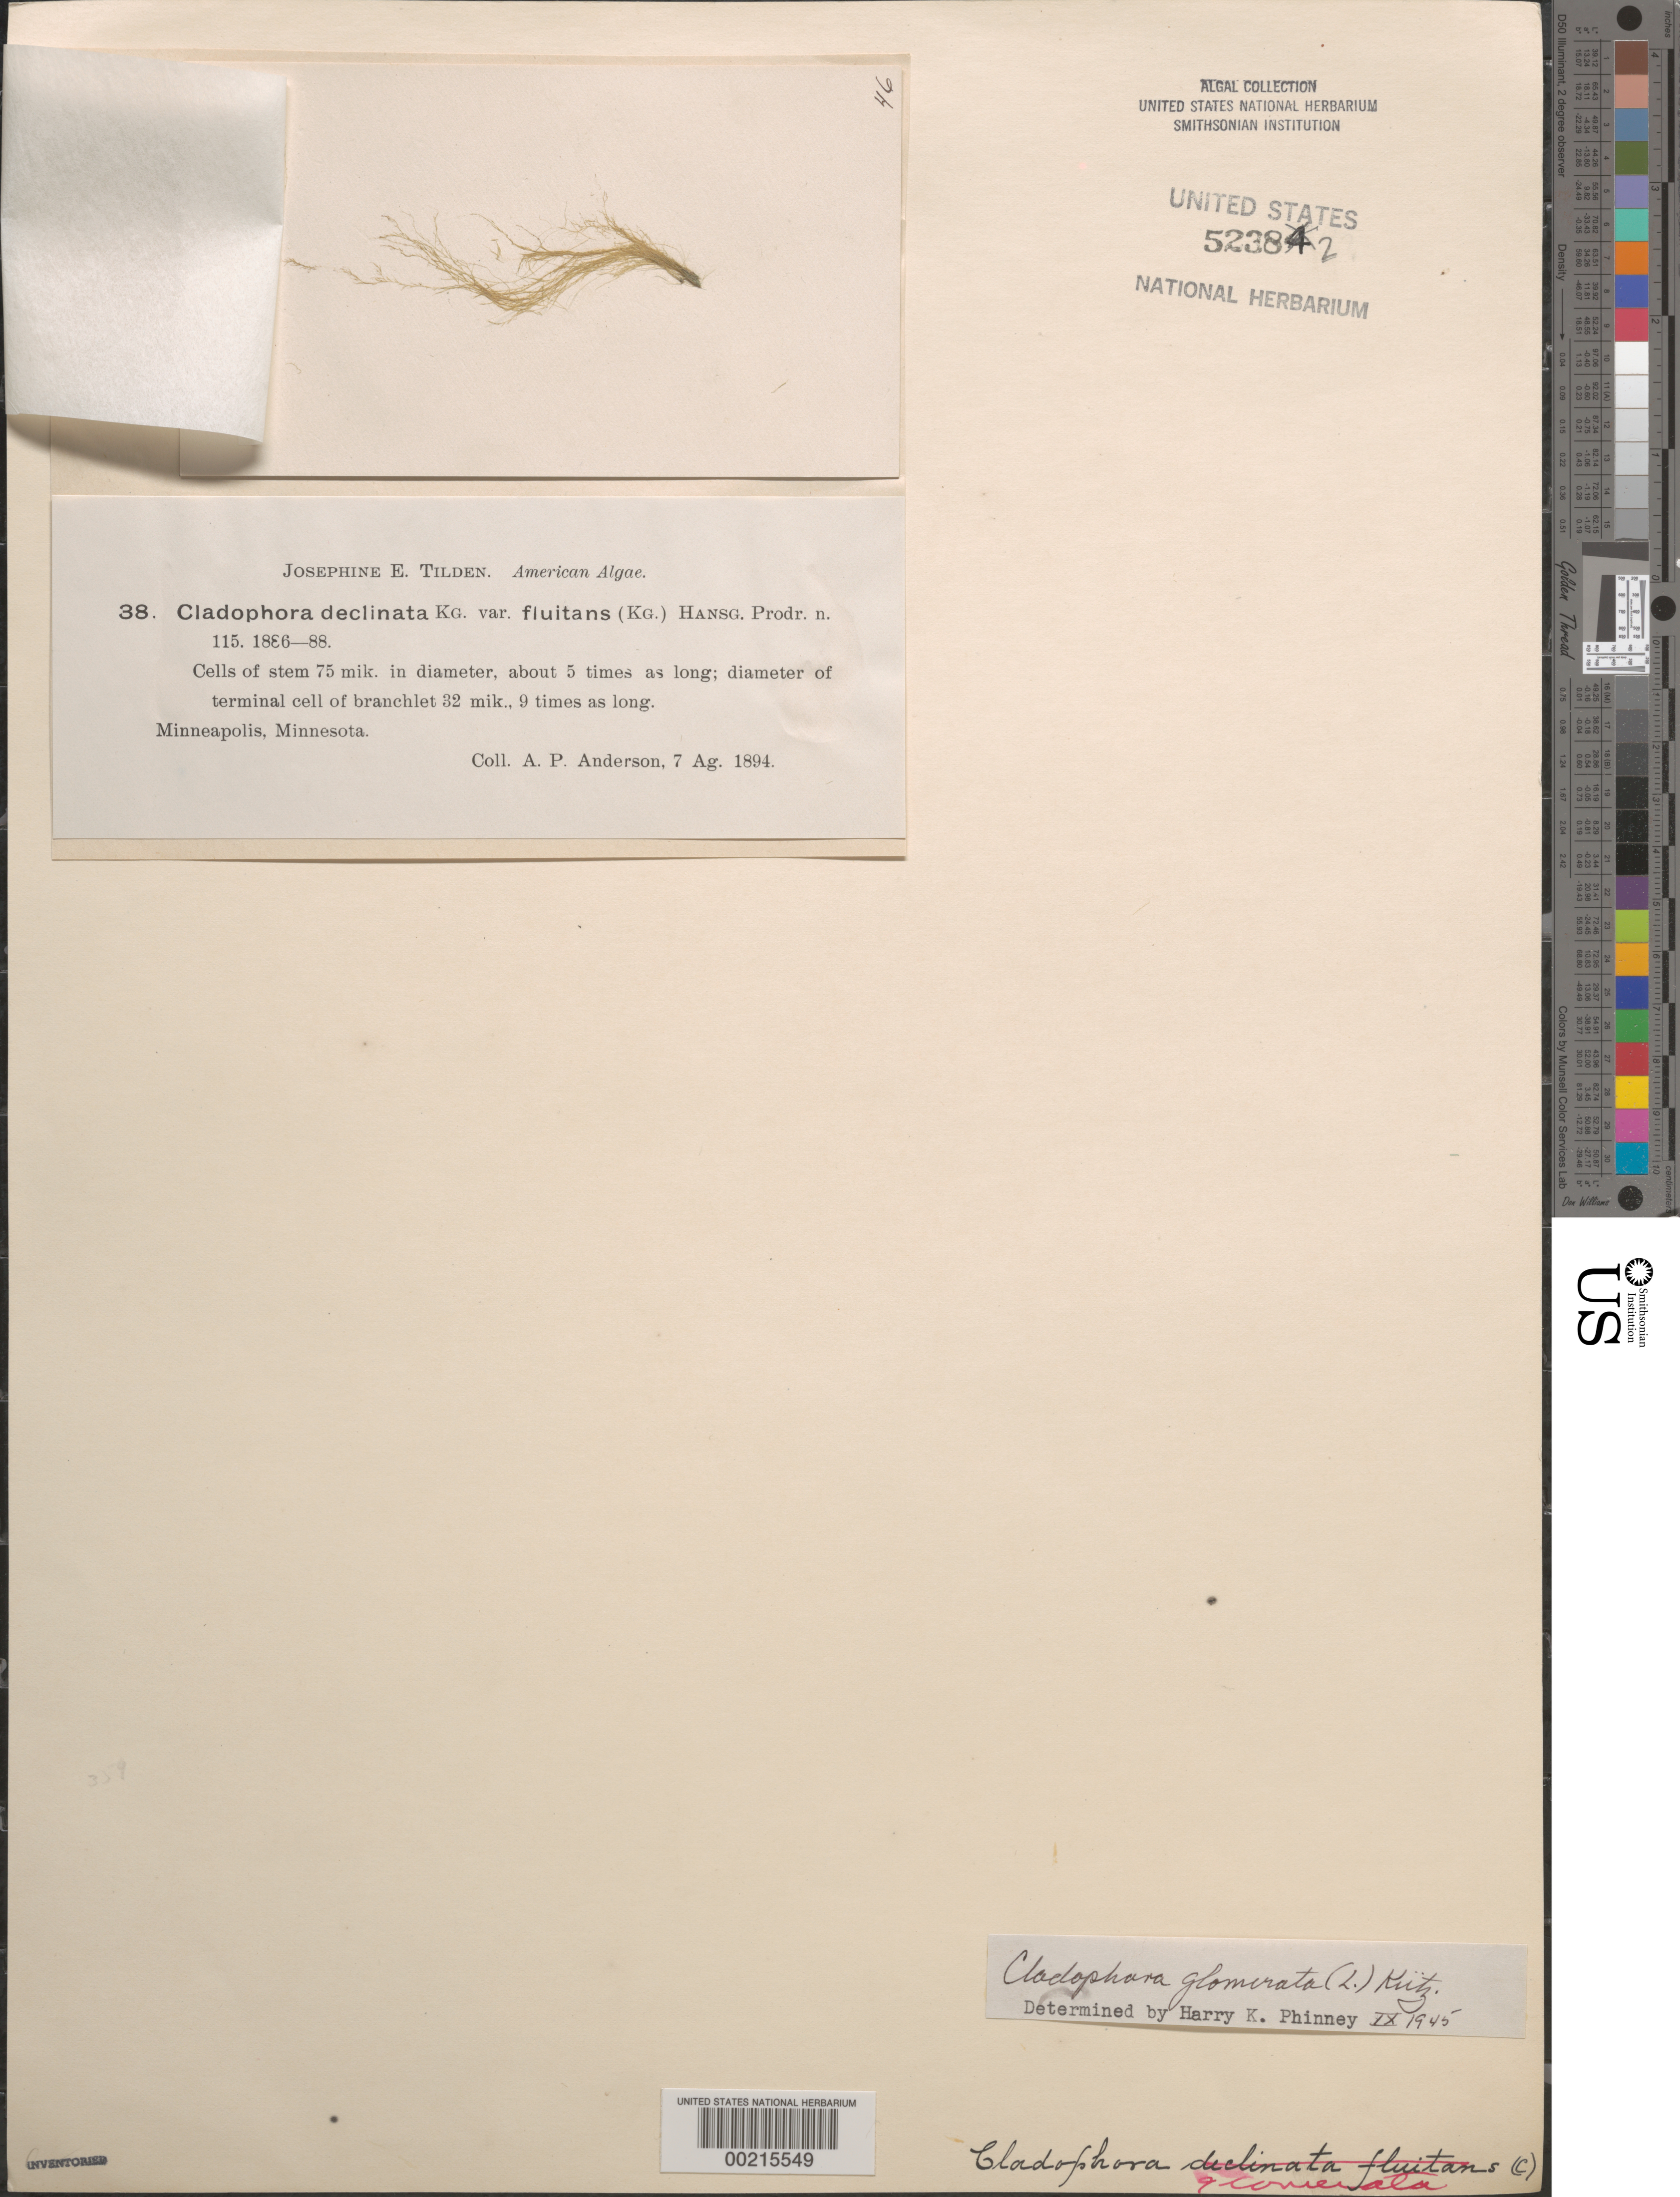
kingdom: Plantae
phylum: Chlorophyta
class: Ulvophyceae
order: Cladophorales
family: Cladophoraceae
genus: Cladophora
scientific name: Cladophora glomerata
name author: (L.) Kütz.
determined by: Phinney, H. K.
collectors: A. P. Anderson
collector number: JET 38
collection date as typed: August 7, 1894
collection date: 1894-08-07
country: United States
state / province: Minnesota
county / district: Hennepin County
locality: Minneapolis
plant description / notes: Tilden, American Algae, as Cladophora declinata v. fluitans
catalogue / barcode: US 52382